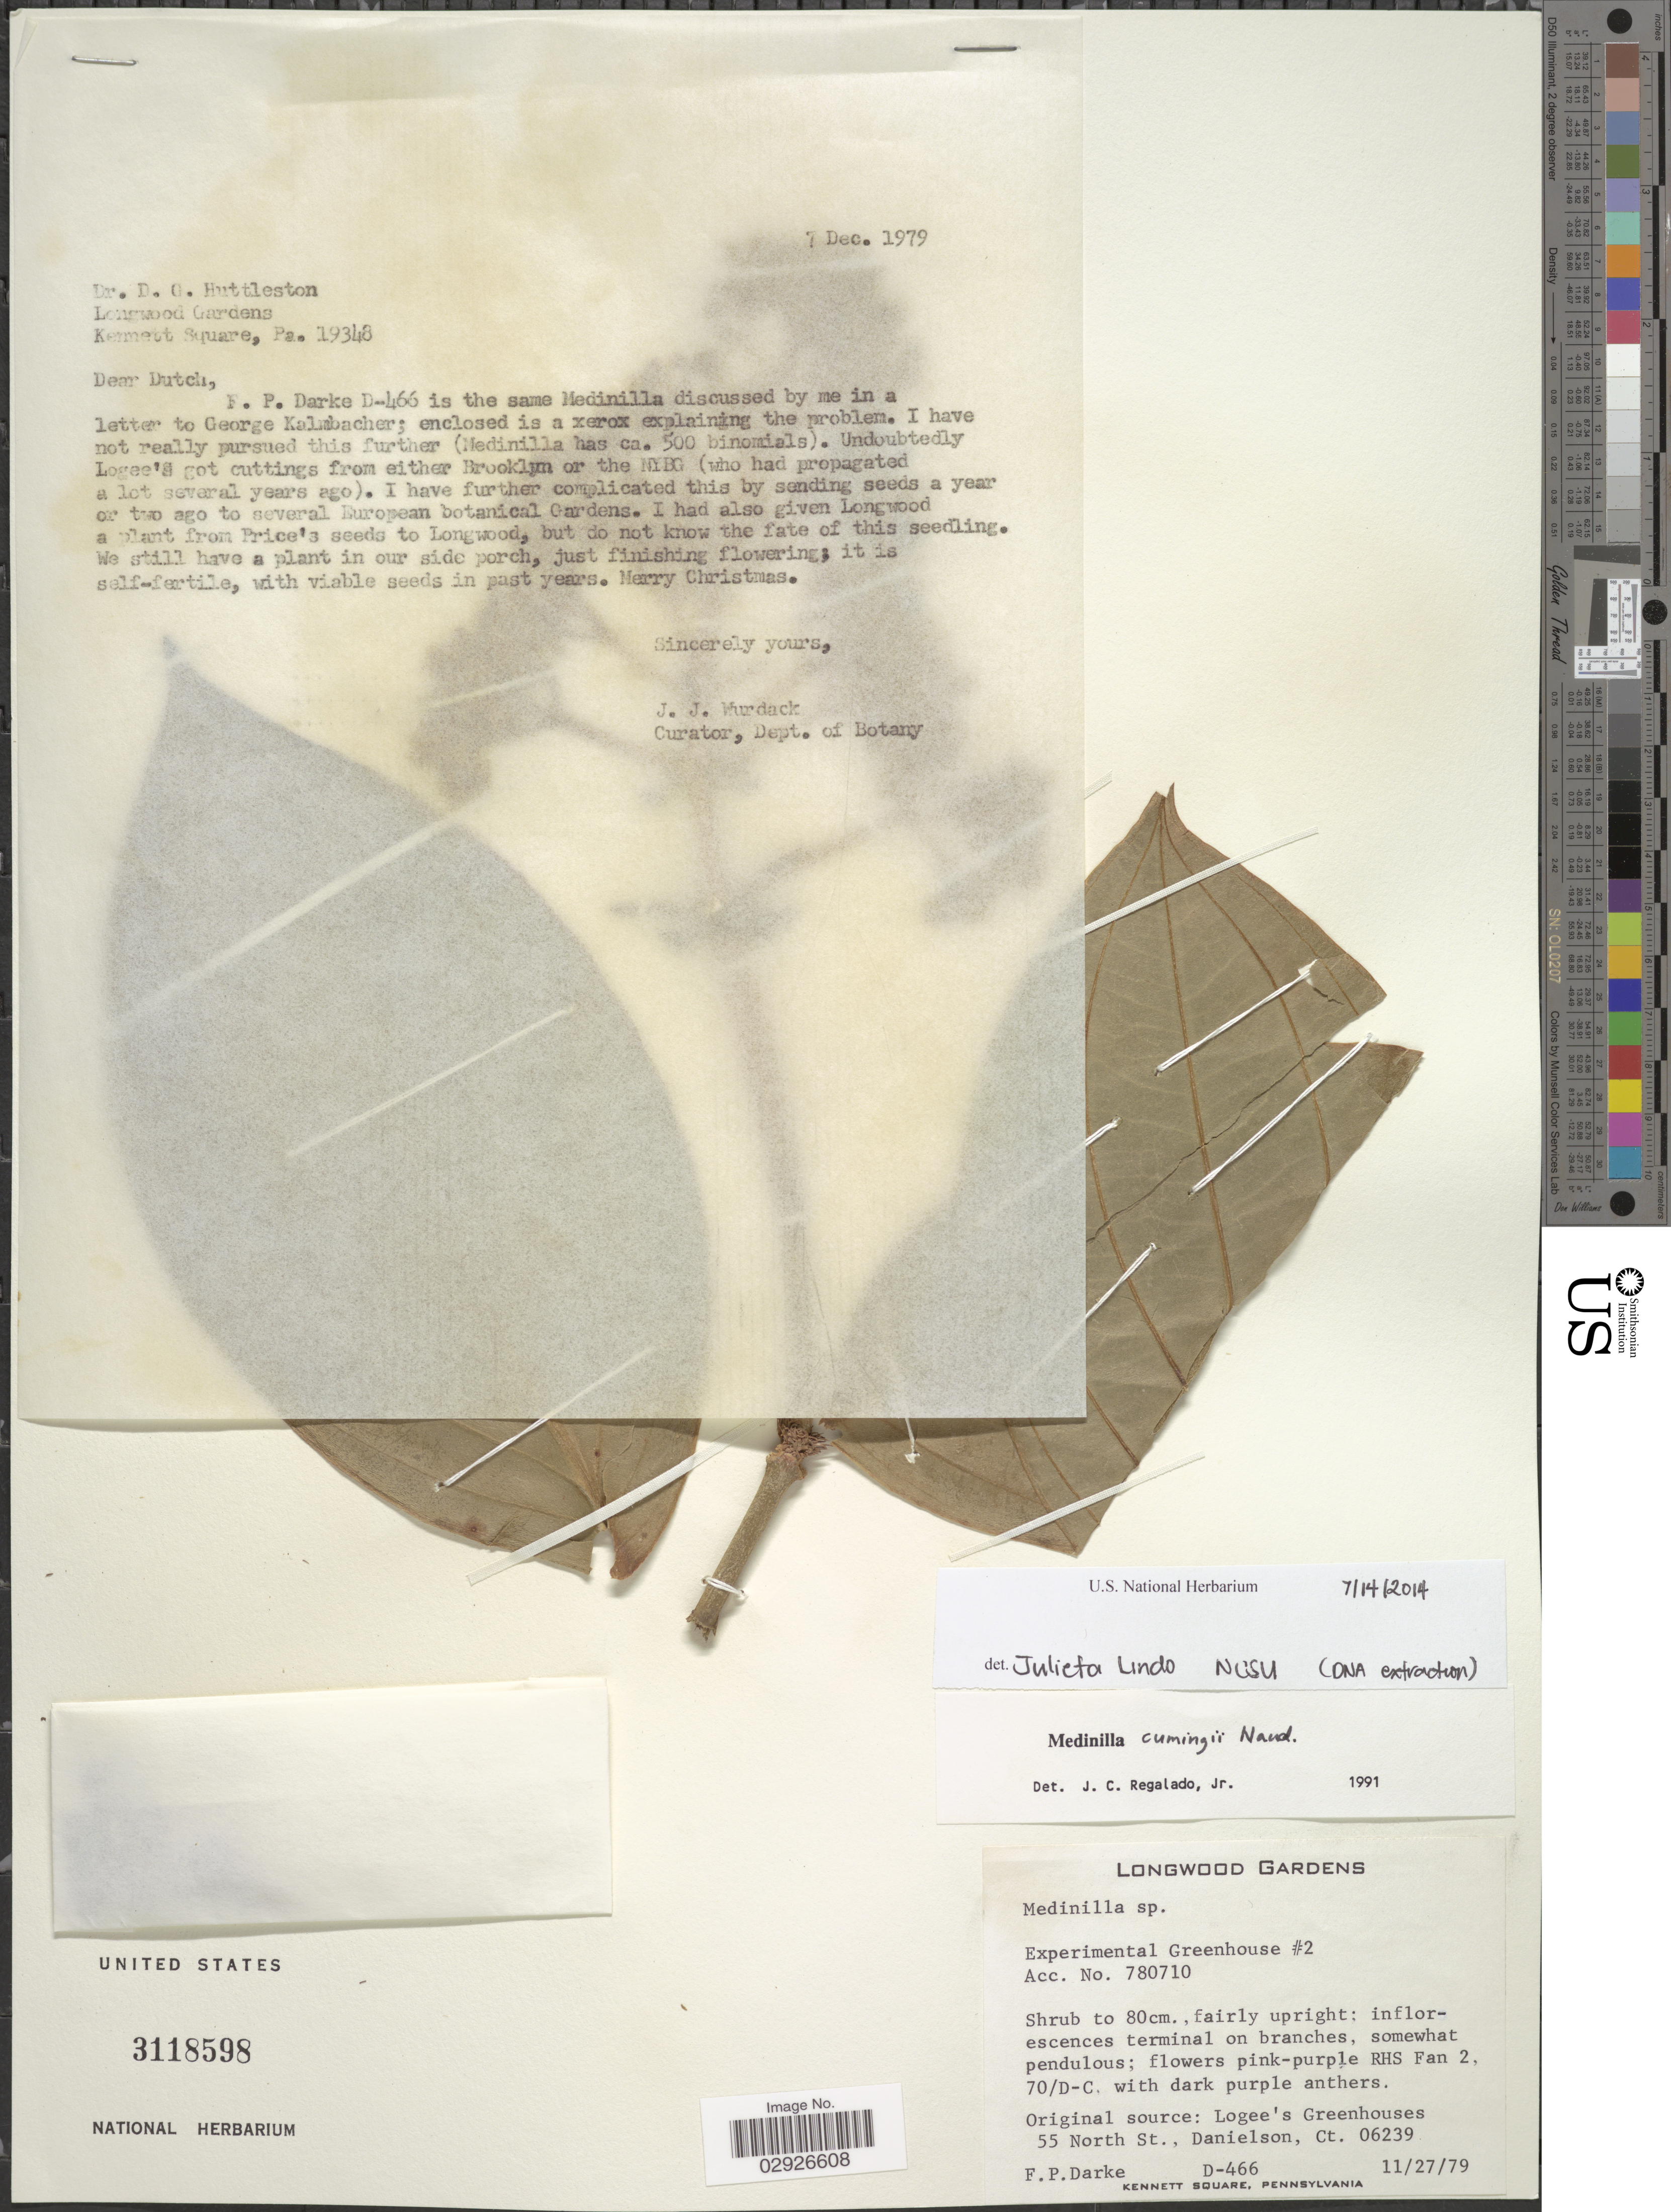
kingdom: Plantae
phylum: Tracheophyta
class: Magnoliopsida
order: Myrtales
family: Melastomataceae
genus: Medinilla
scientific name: Medinilla cummingii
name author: Naudin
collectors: F. Darke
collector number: D-466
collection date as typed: Transcribed d/m/y: 27/11/79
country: United States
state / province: Pennsylvania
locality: Longwood Gardens. Experimental Greenhouse #2.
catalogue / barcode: US 3118598